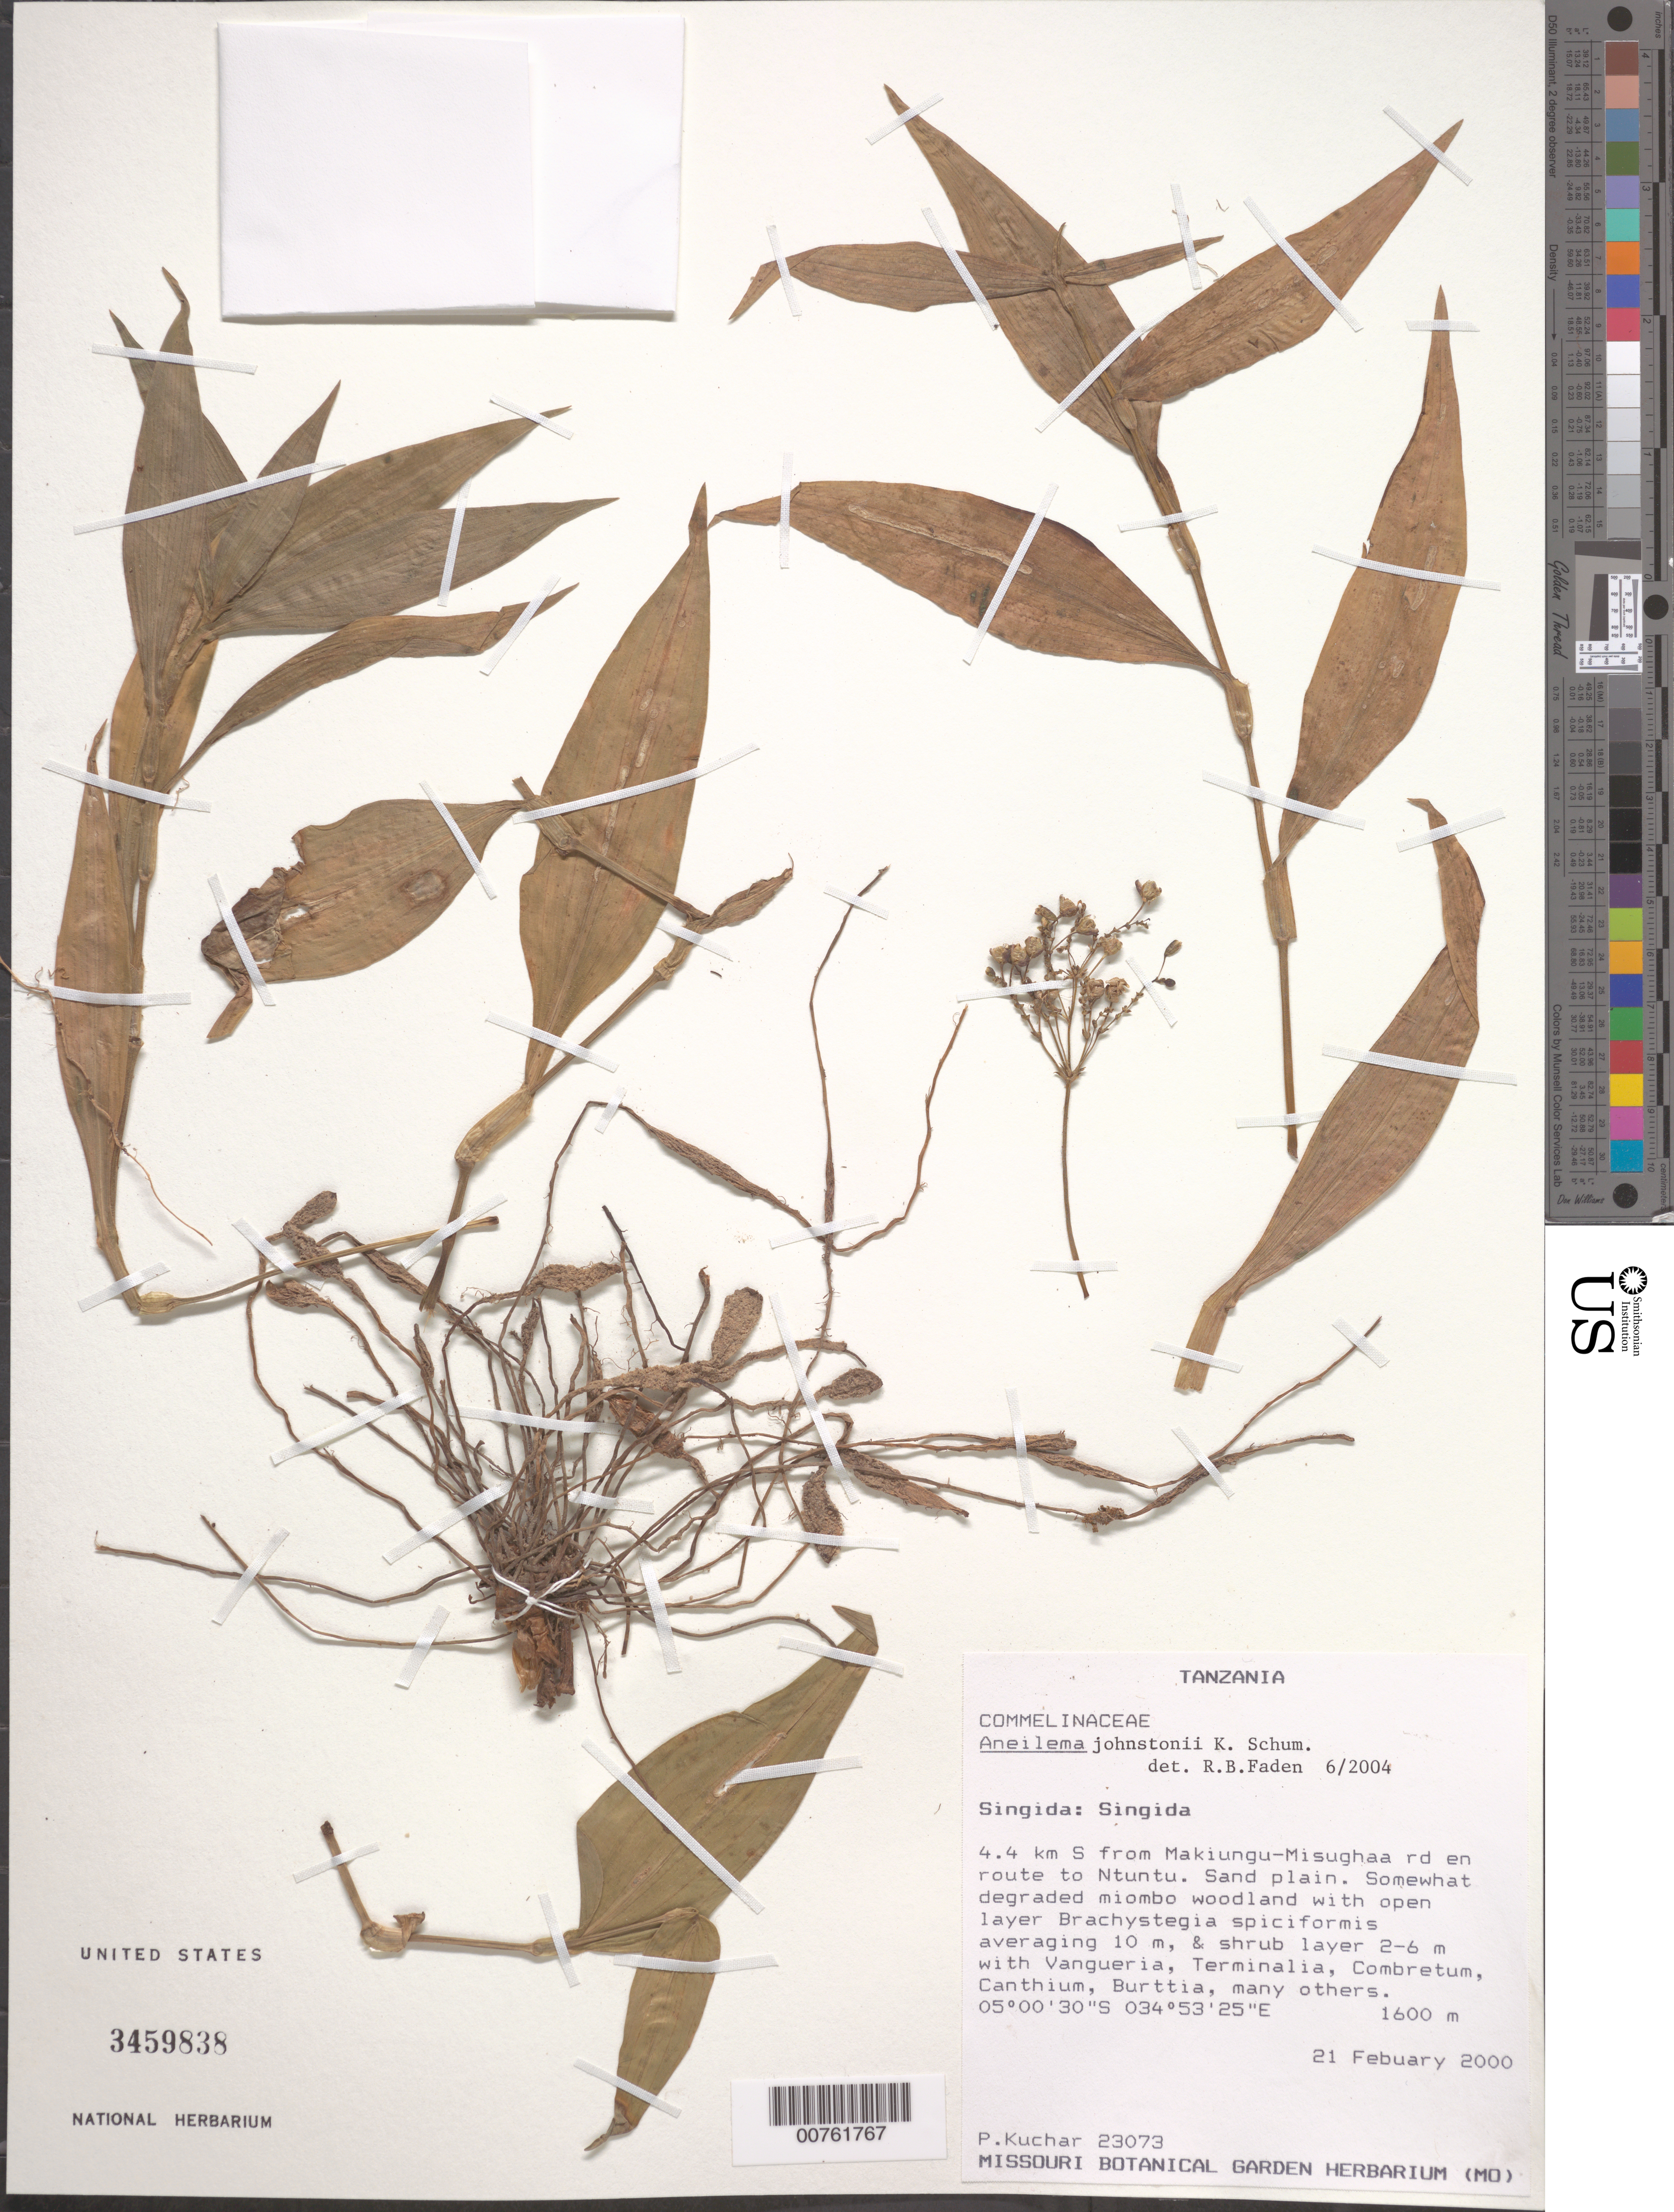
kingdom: Plantae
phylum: Tracheophyta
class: Liliopsida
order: Commelinales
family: Commelinaceae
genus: Aneilema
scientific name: Aneilema johnstonii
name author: K. Schum.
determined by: Faden, Robert B., (US), Smithsonian Institution - National Museum of Natural History (UNITED STATES)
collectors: P. Kuchar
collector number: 23073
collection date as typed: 21 Feb 2000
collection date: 2000-02-21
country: Tanzania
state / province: Singida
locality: Singida. 4.4 km S from Makiungu-Misughaa rd en route to Ntuntu.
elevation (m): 1600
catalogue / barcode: US 3459838